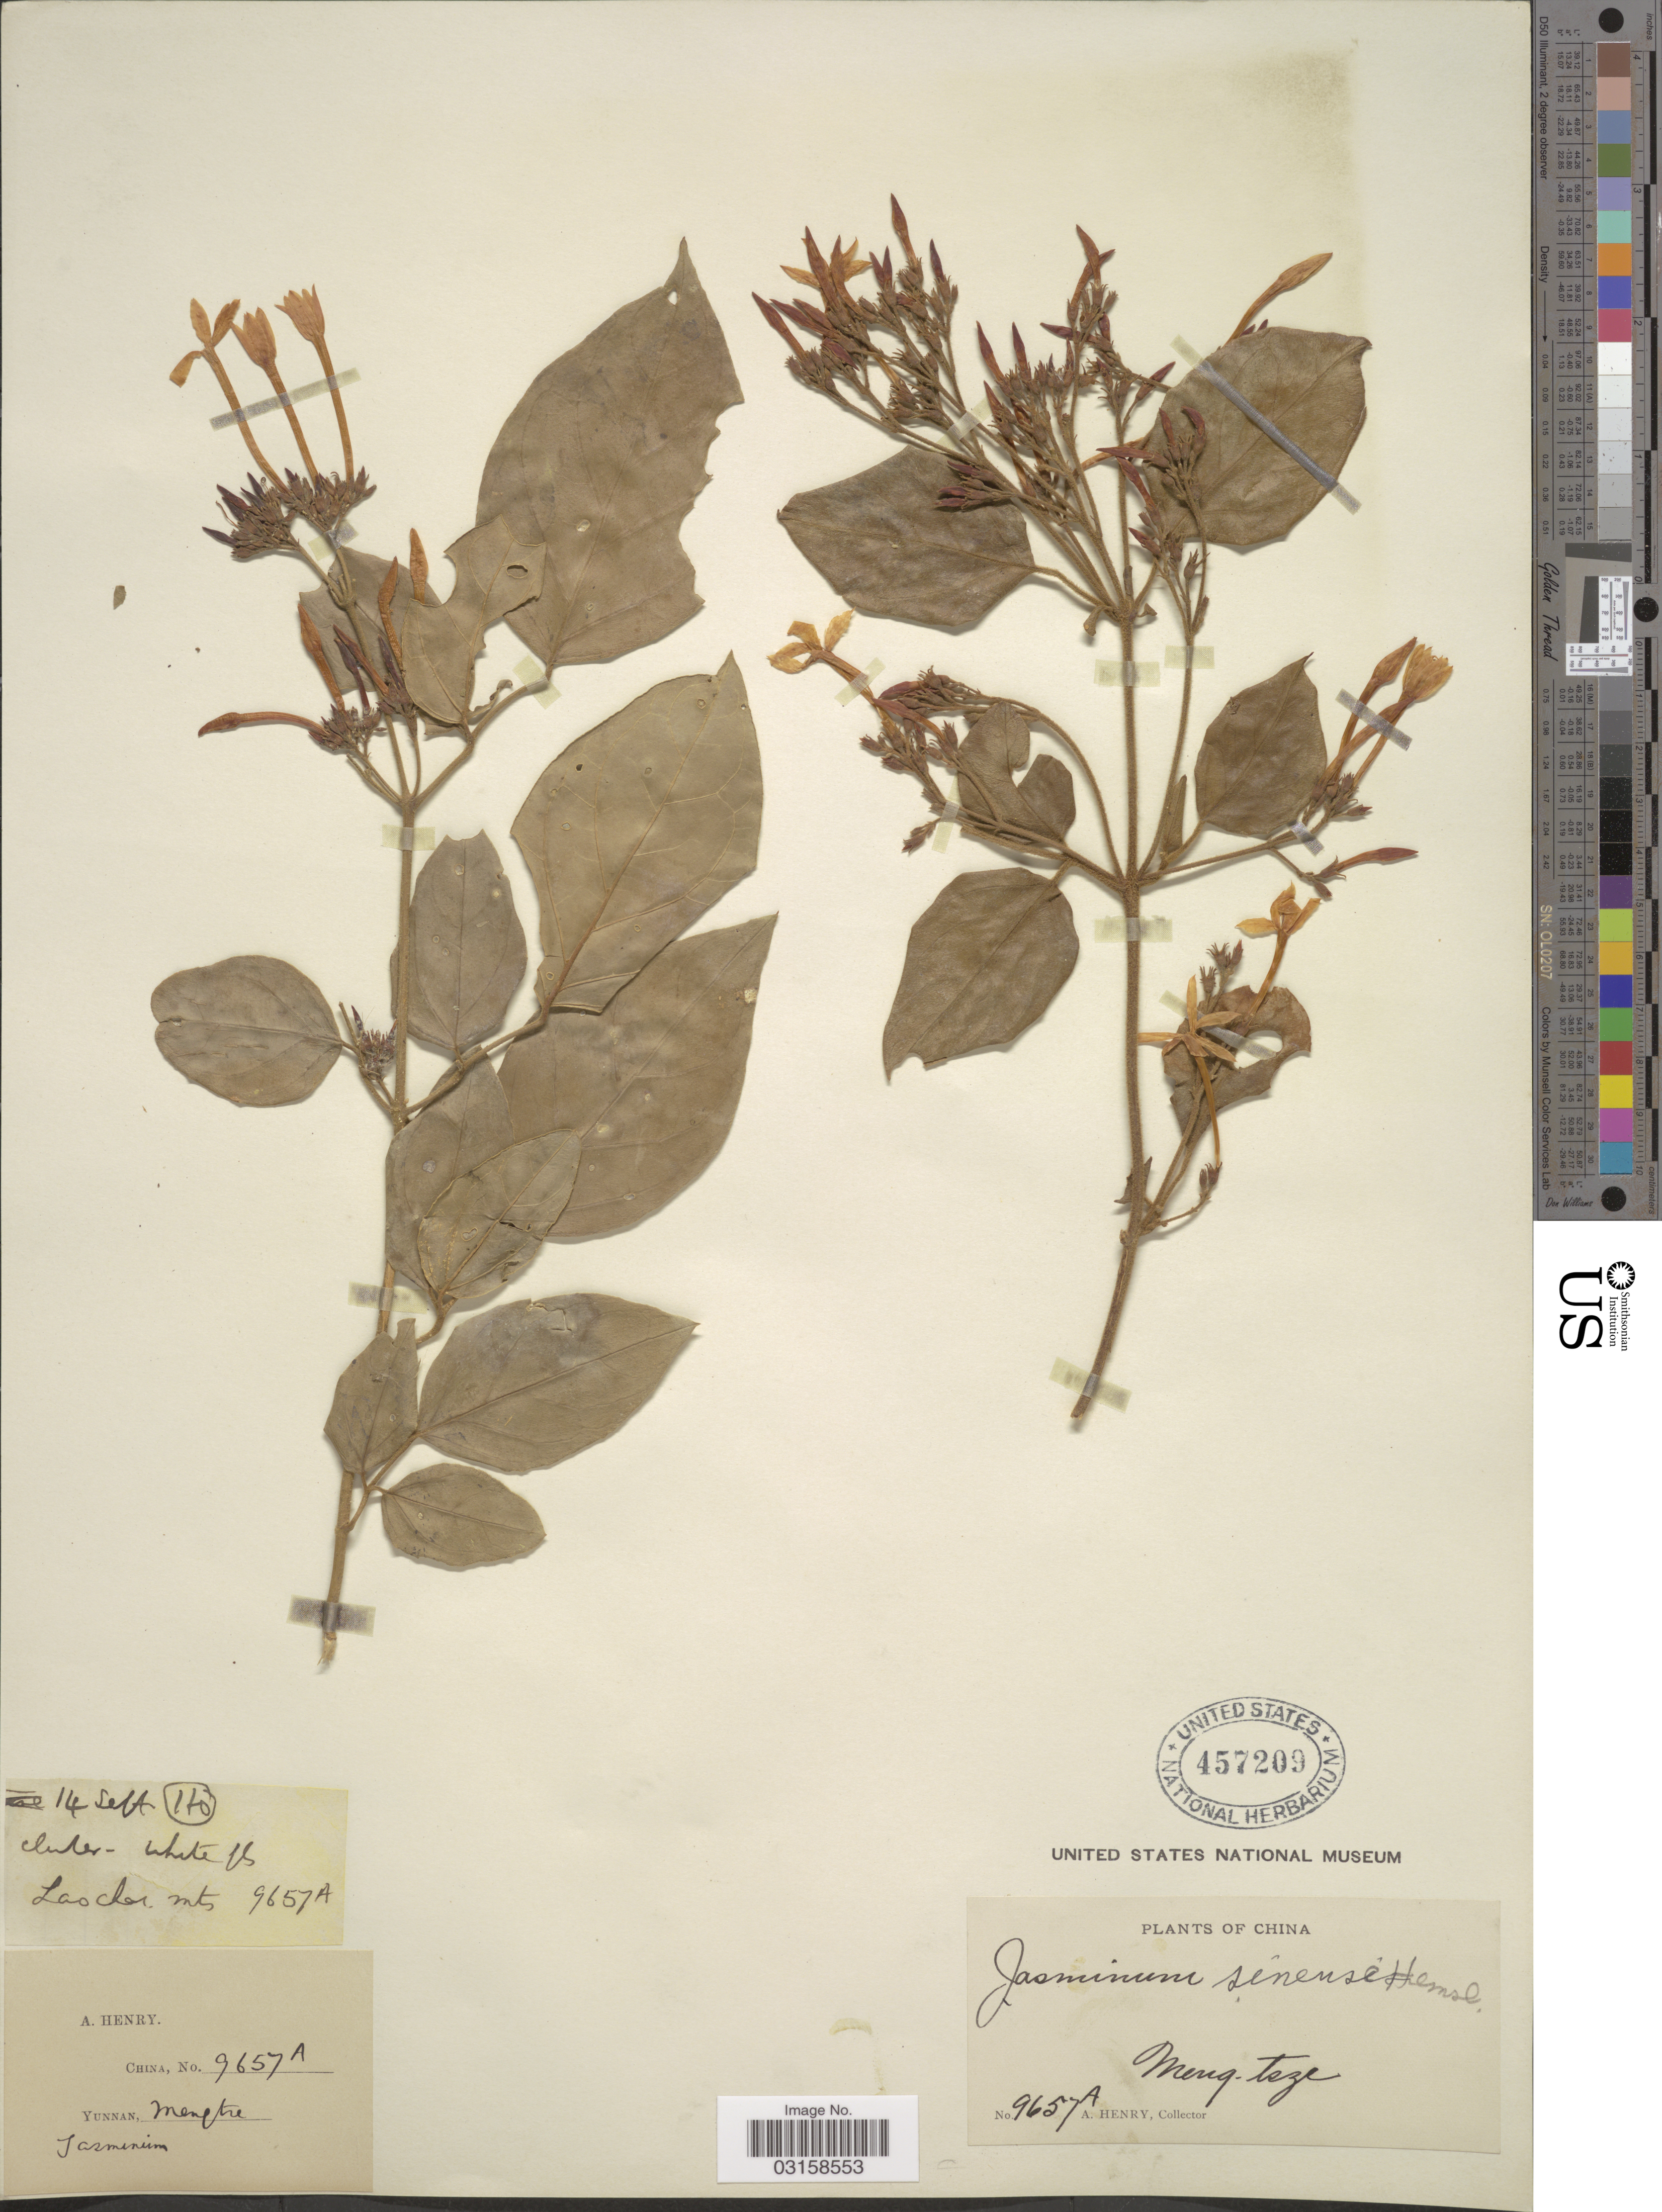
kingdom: Plantae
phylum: Tracheophyta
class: Magnoliopsida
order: Lamiales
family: Oleaceae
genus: Jasminum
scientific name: Jasminum sinense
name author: Hemsl.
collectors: A. Henry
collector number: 9657 A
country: China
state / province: Yunnan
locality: Mengtze. Lao char mts. Ho.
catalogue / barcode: US 457209